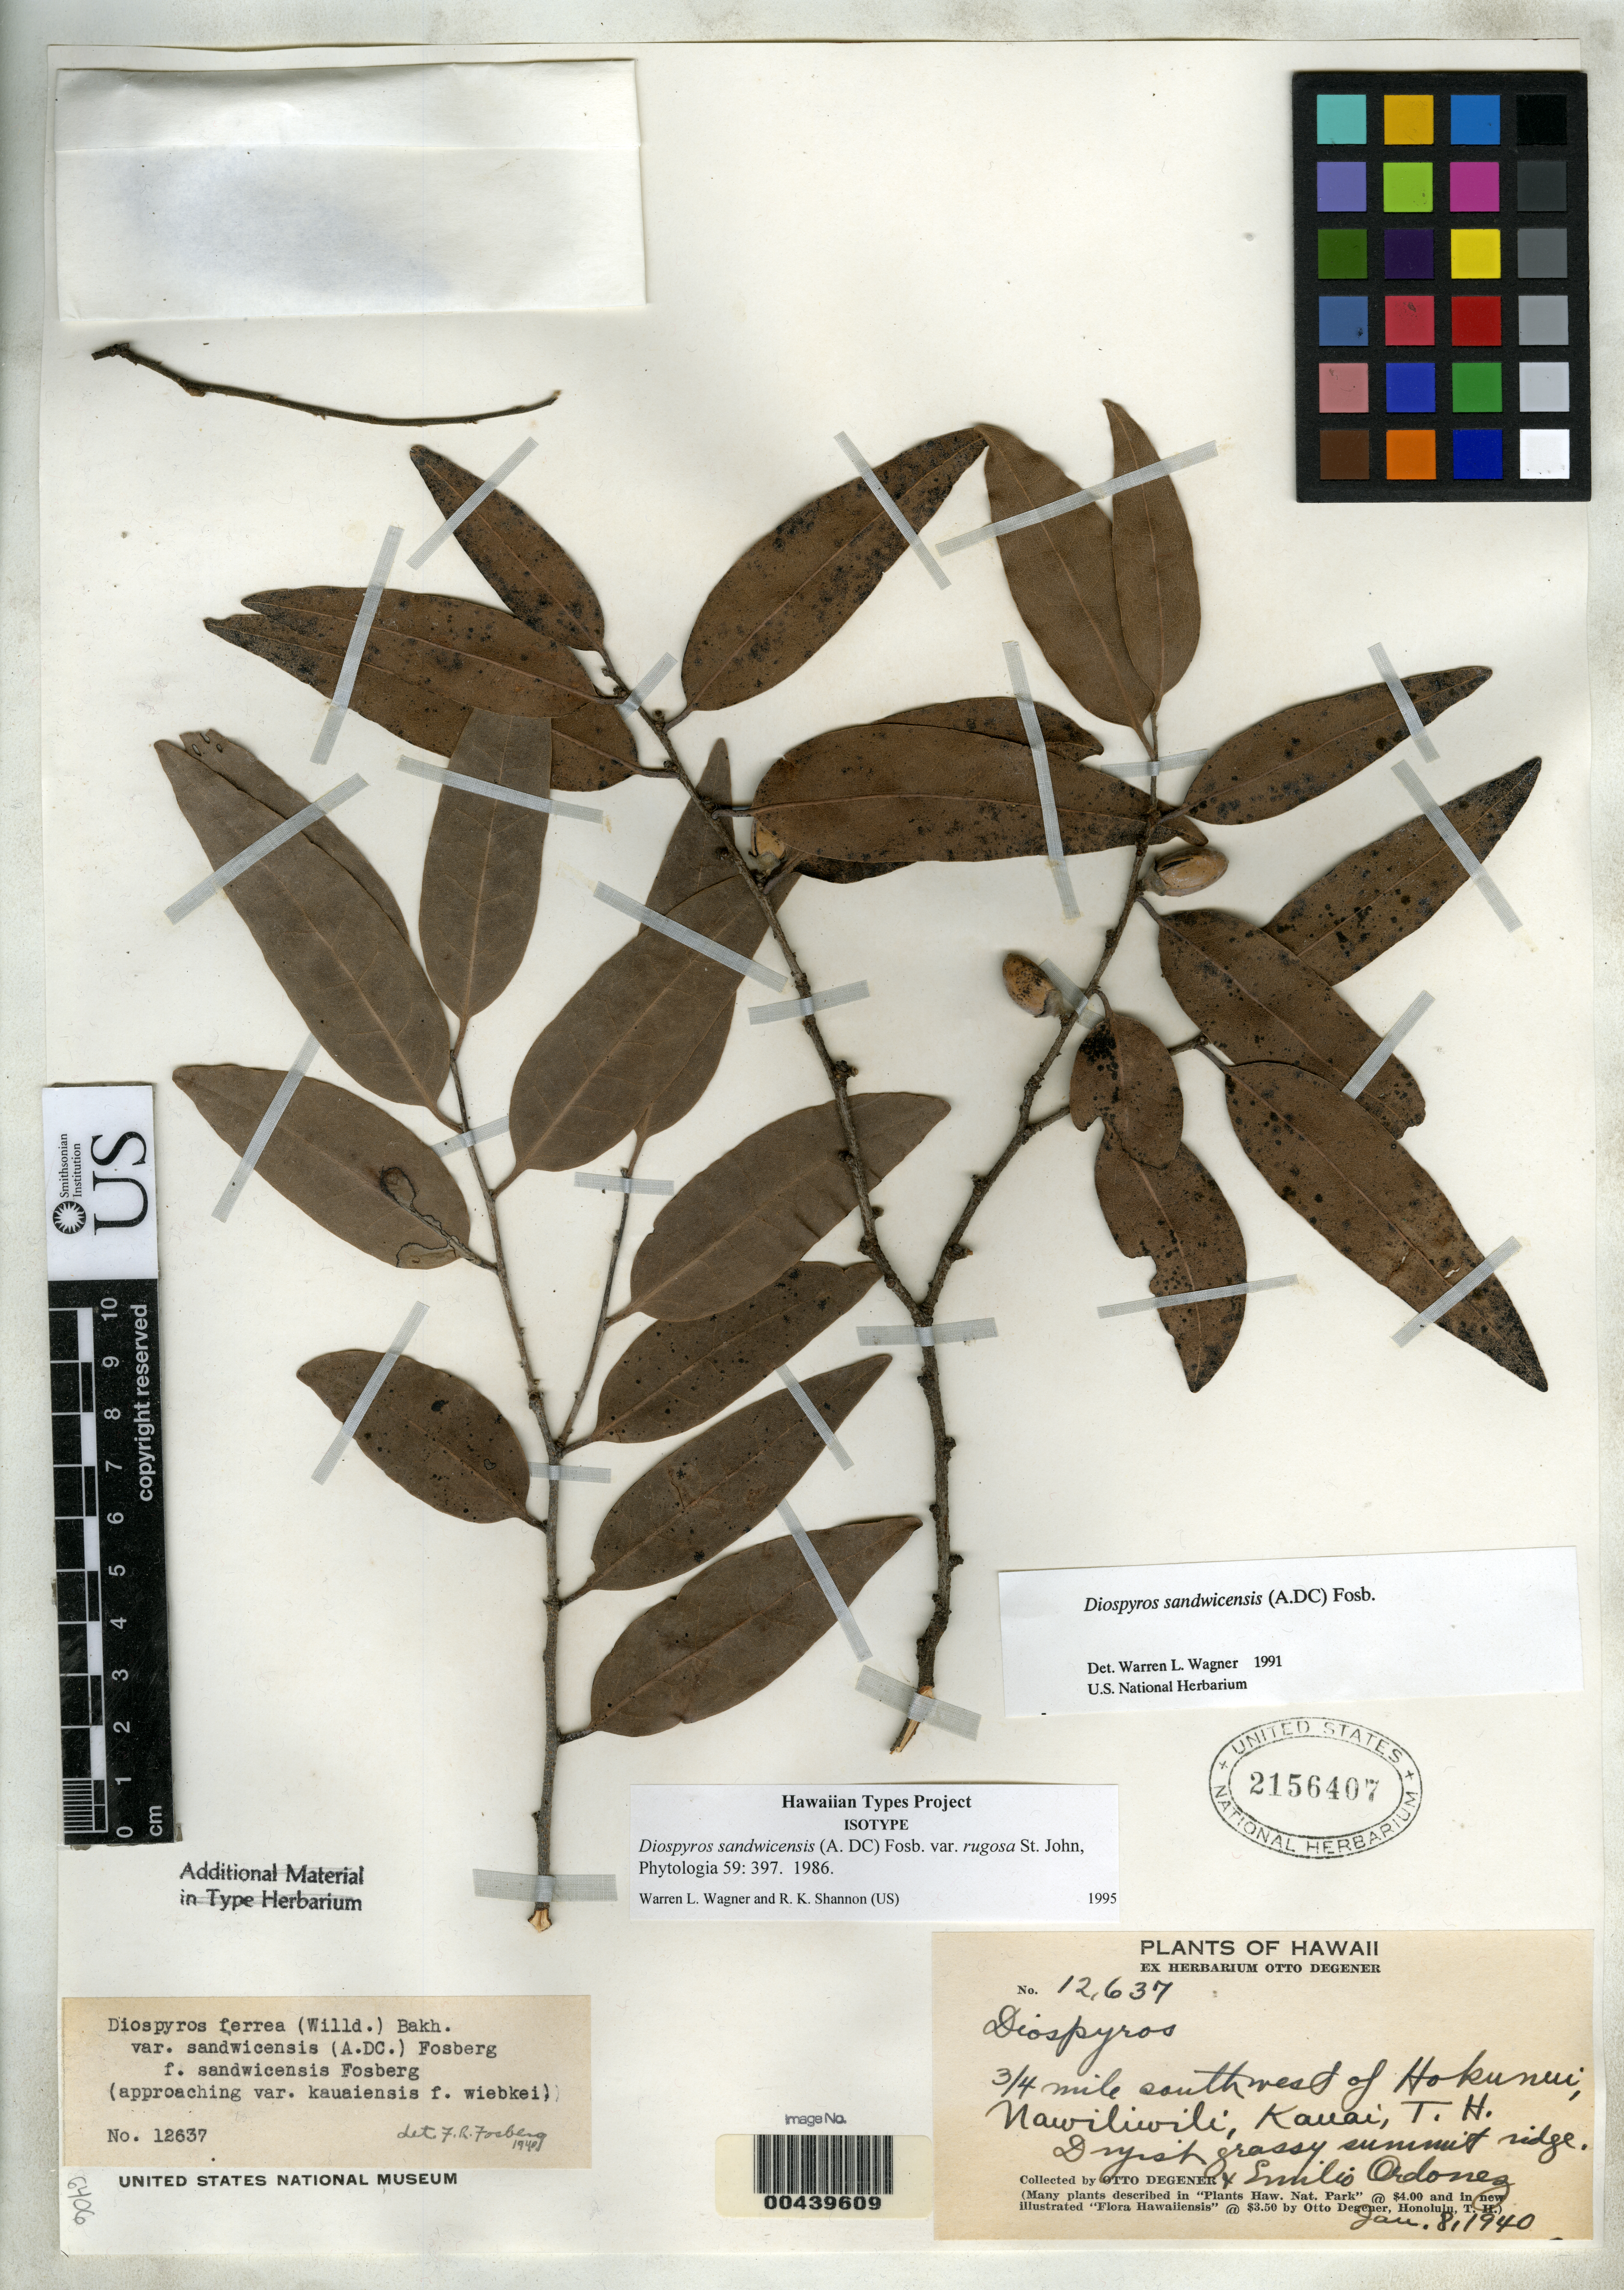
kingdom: Plantae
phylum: Tracheophyta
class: Magnoliopsida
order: Ericales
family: Ebenaceae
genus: Diospyros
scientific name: Diospyros sandwicensis var. rugosa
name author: H. St. John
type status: Isotype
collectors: O. Degener & E. Ordonez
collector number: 12637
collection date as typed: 8 Jan 1940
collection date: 1940-01-08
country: United States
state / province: Hawaii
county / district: Kauai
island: Kaua'i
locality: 0.75 mi SW of Hokunui, Nawiliwili, summit ridge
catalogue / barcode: US 2156407